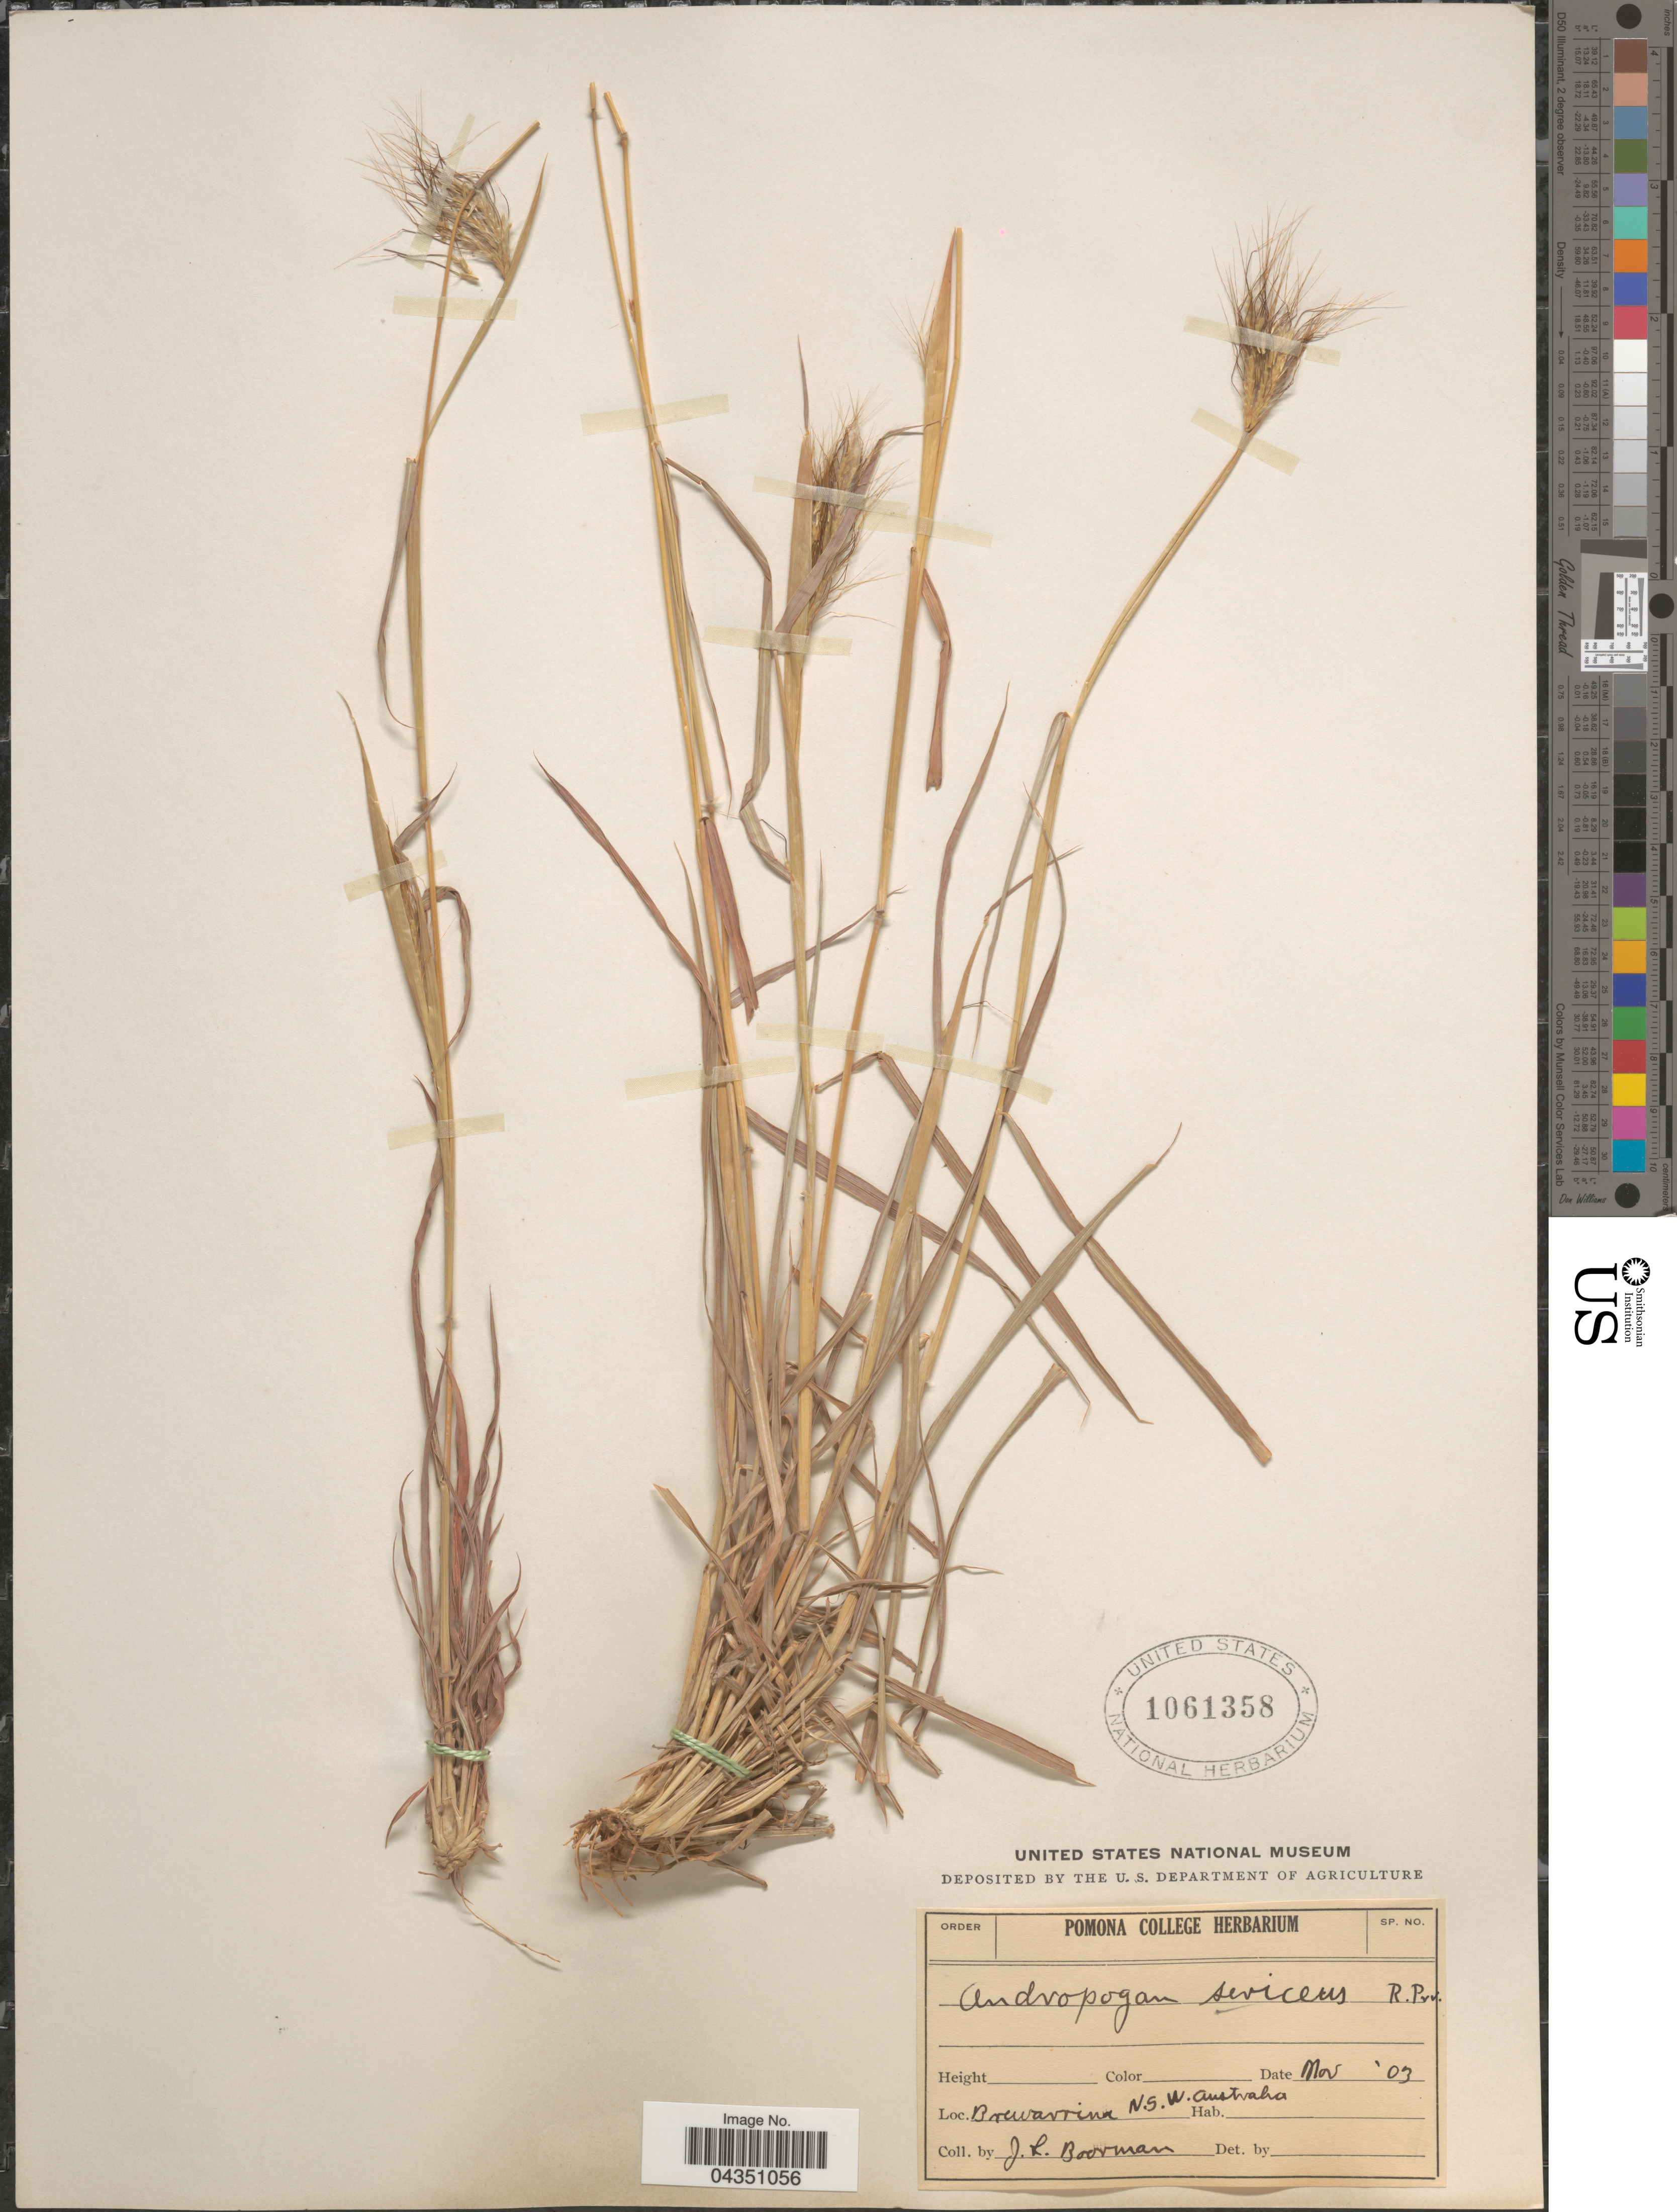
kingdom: Plantae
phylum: Tracheophyta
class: Liliopsida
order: Poales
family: Poaceae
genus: Dichanthium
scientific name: Dichanthium sericeum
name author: (R. Br.) A. Camus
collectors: J. Boorman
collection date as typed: Transcribed d/m/y: /11/3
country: Australia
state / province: New South Wales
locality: Brewarrina.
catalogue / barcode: US 1061358